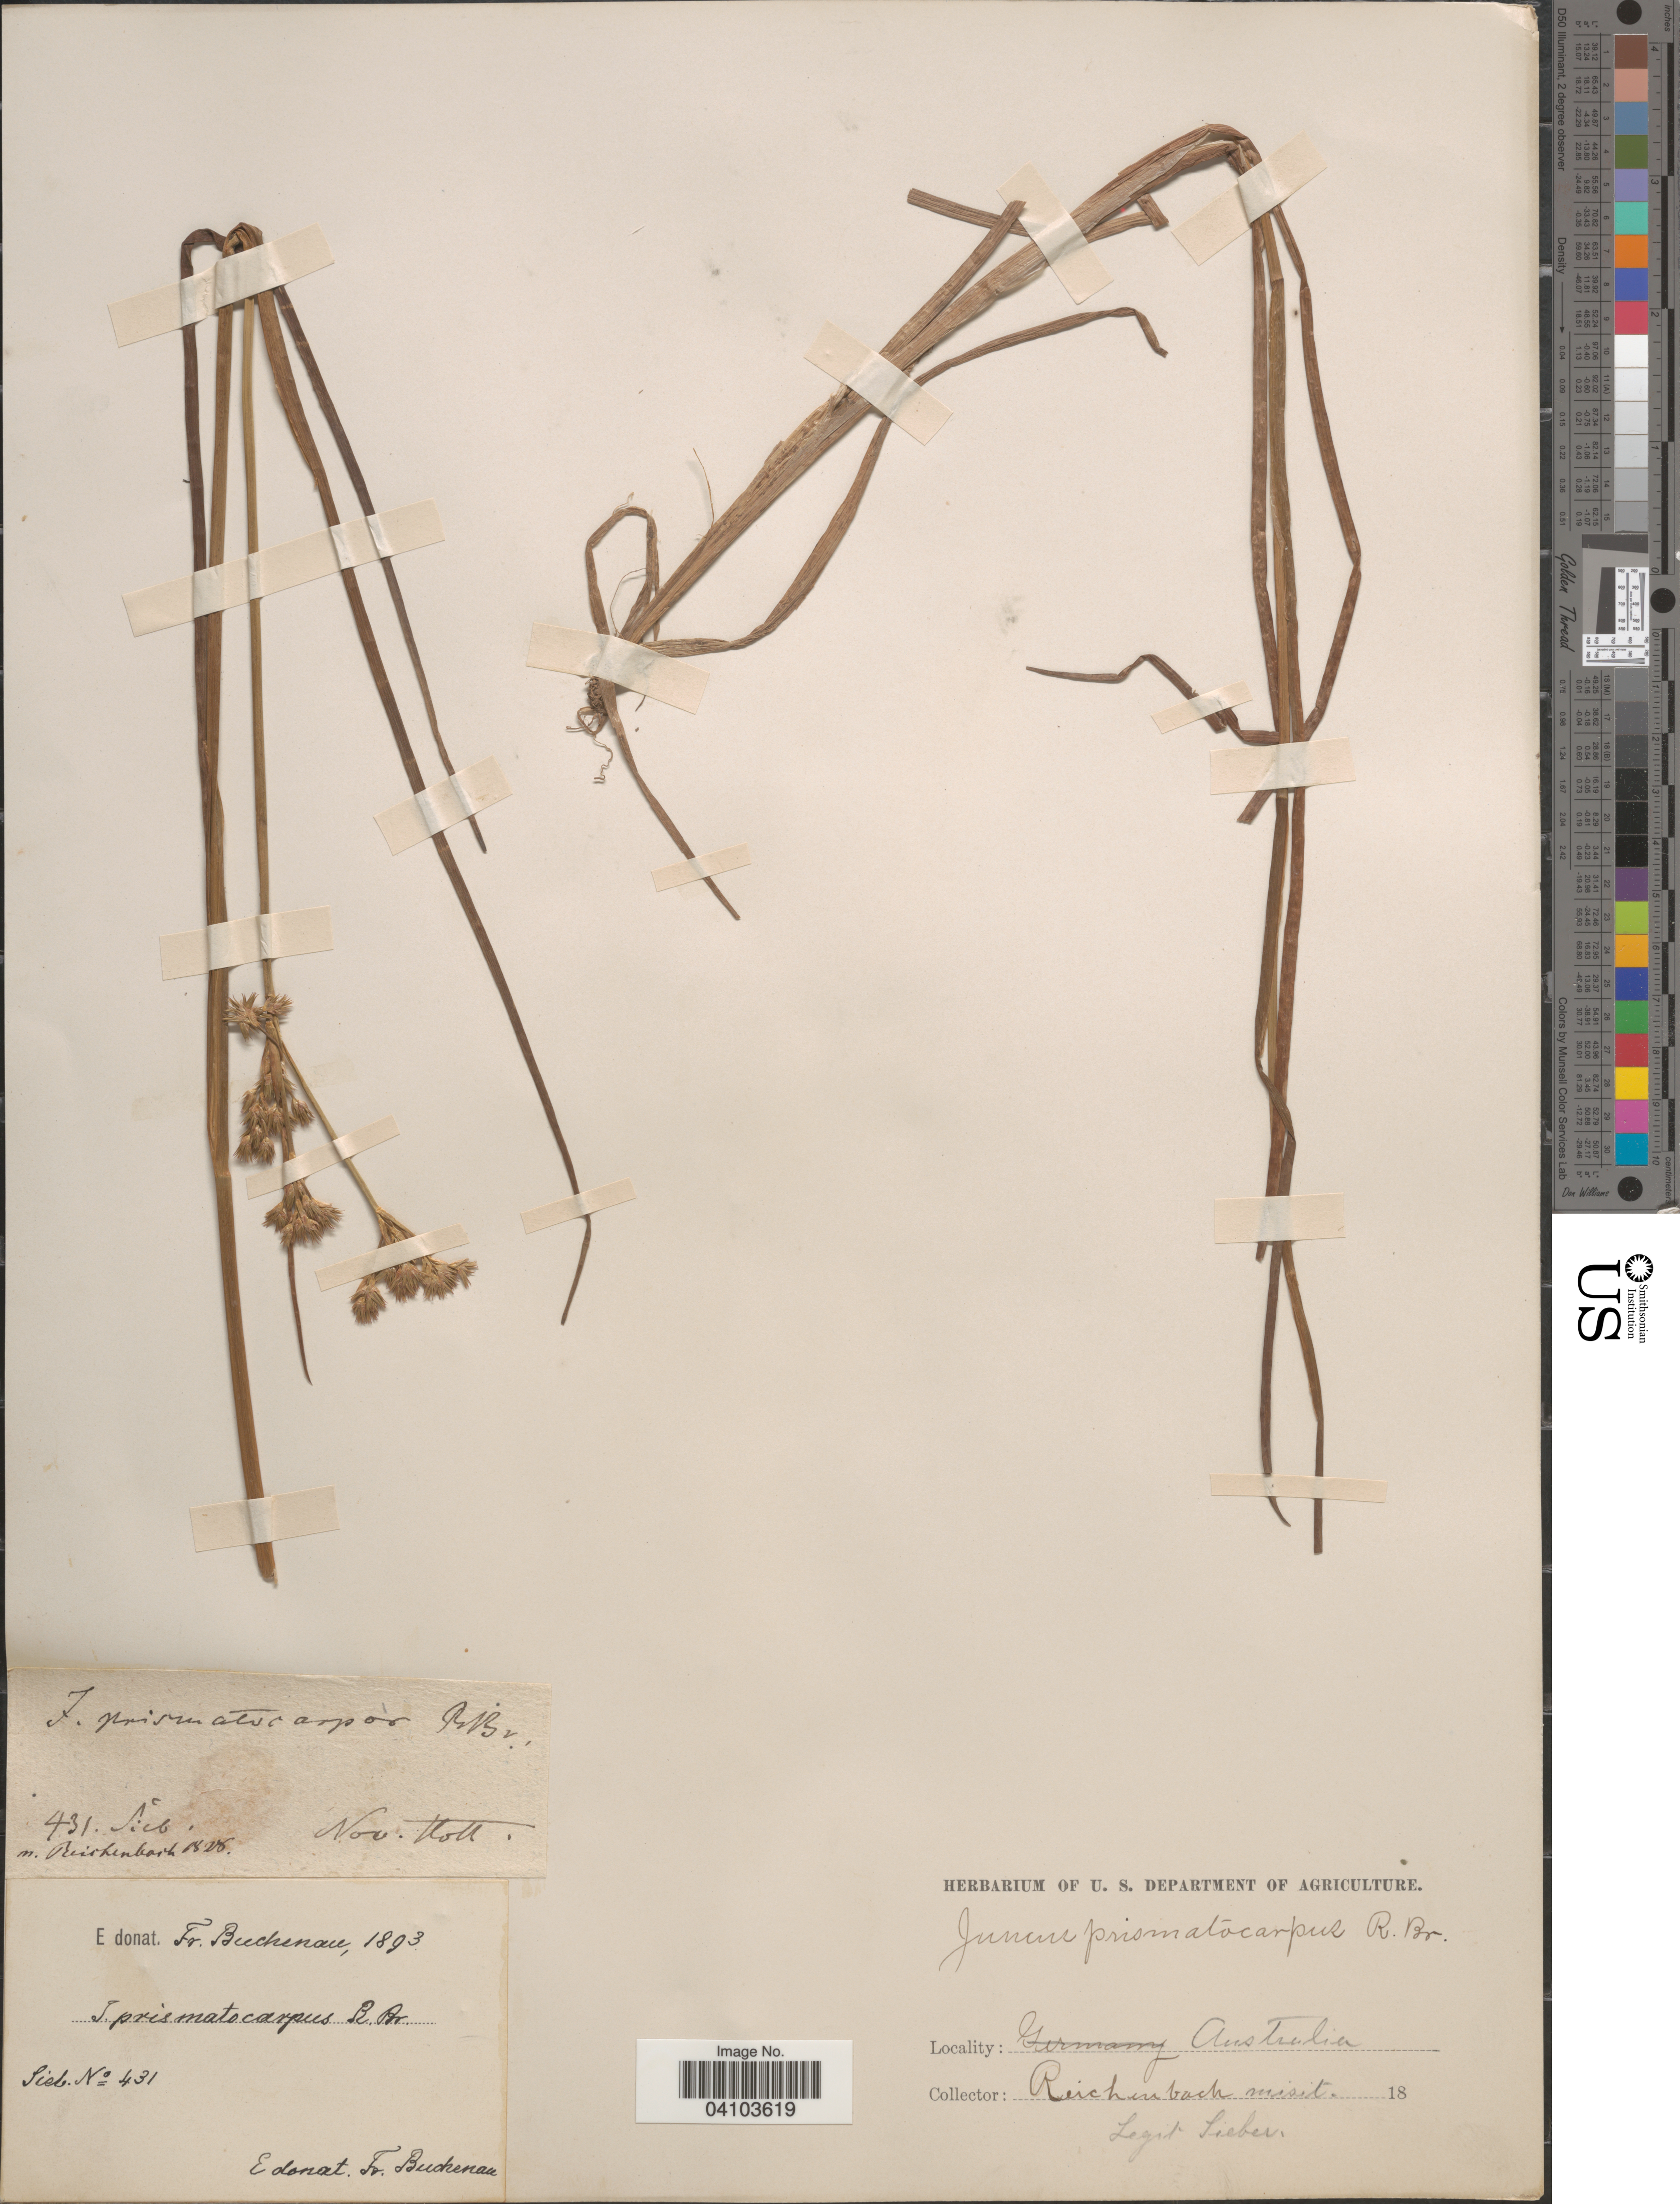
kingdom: Plantae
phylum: Tracheophyta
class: Liliopsida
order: Poales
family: Juncaceae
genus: Juncus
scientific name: Juncus prismatocarpus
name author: R. Br.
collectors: Sieb.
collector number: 431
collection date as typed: Transcribed d/m/y: /11/1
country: Australia